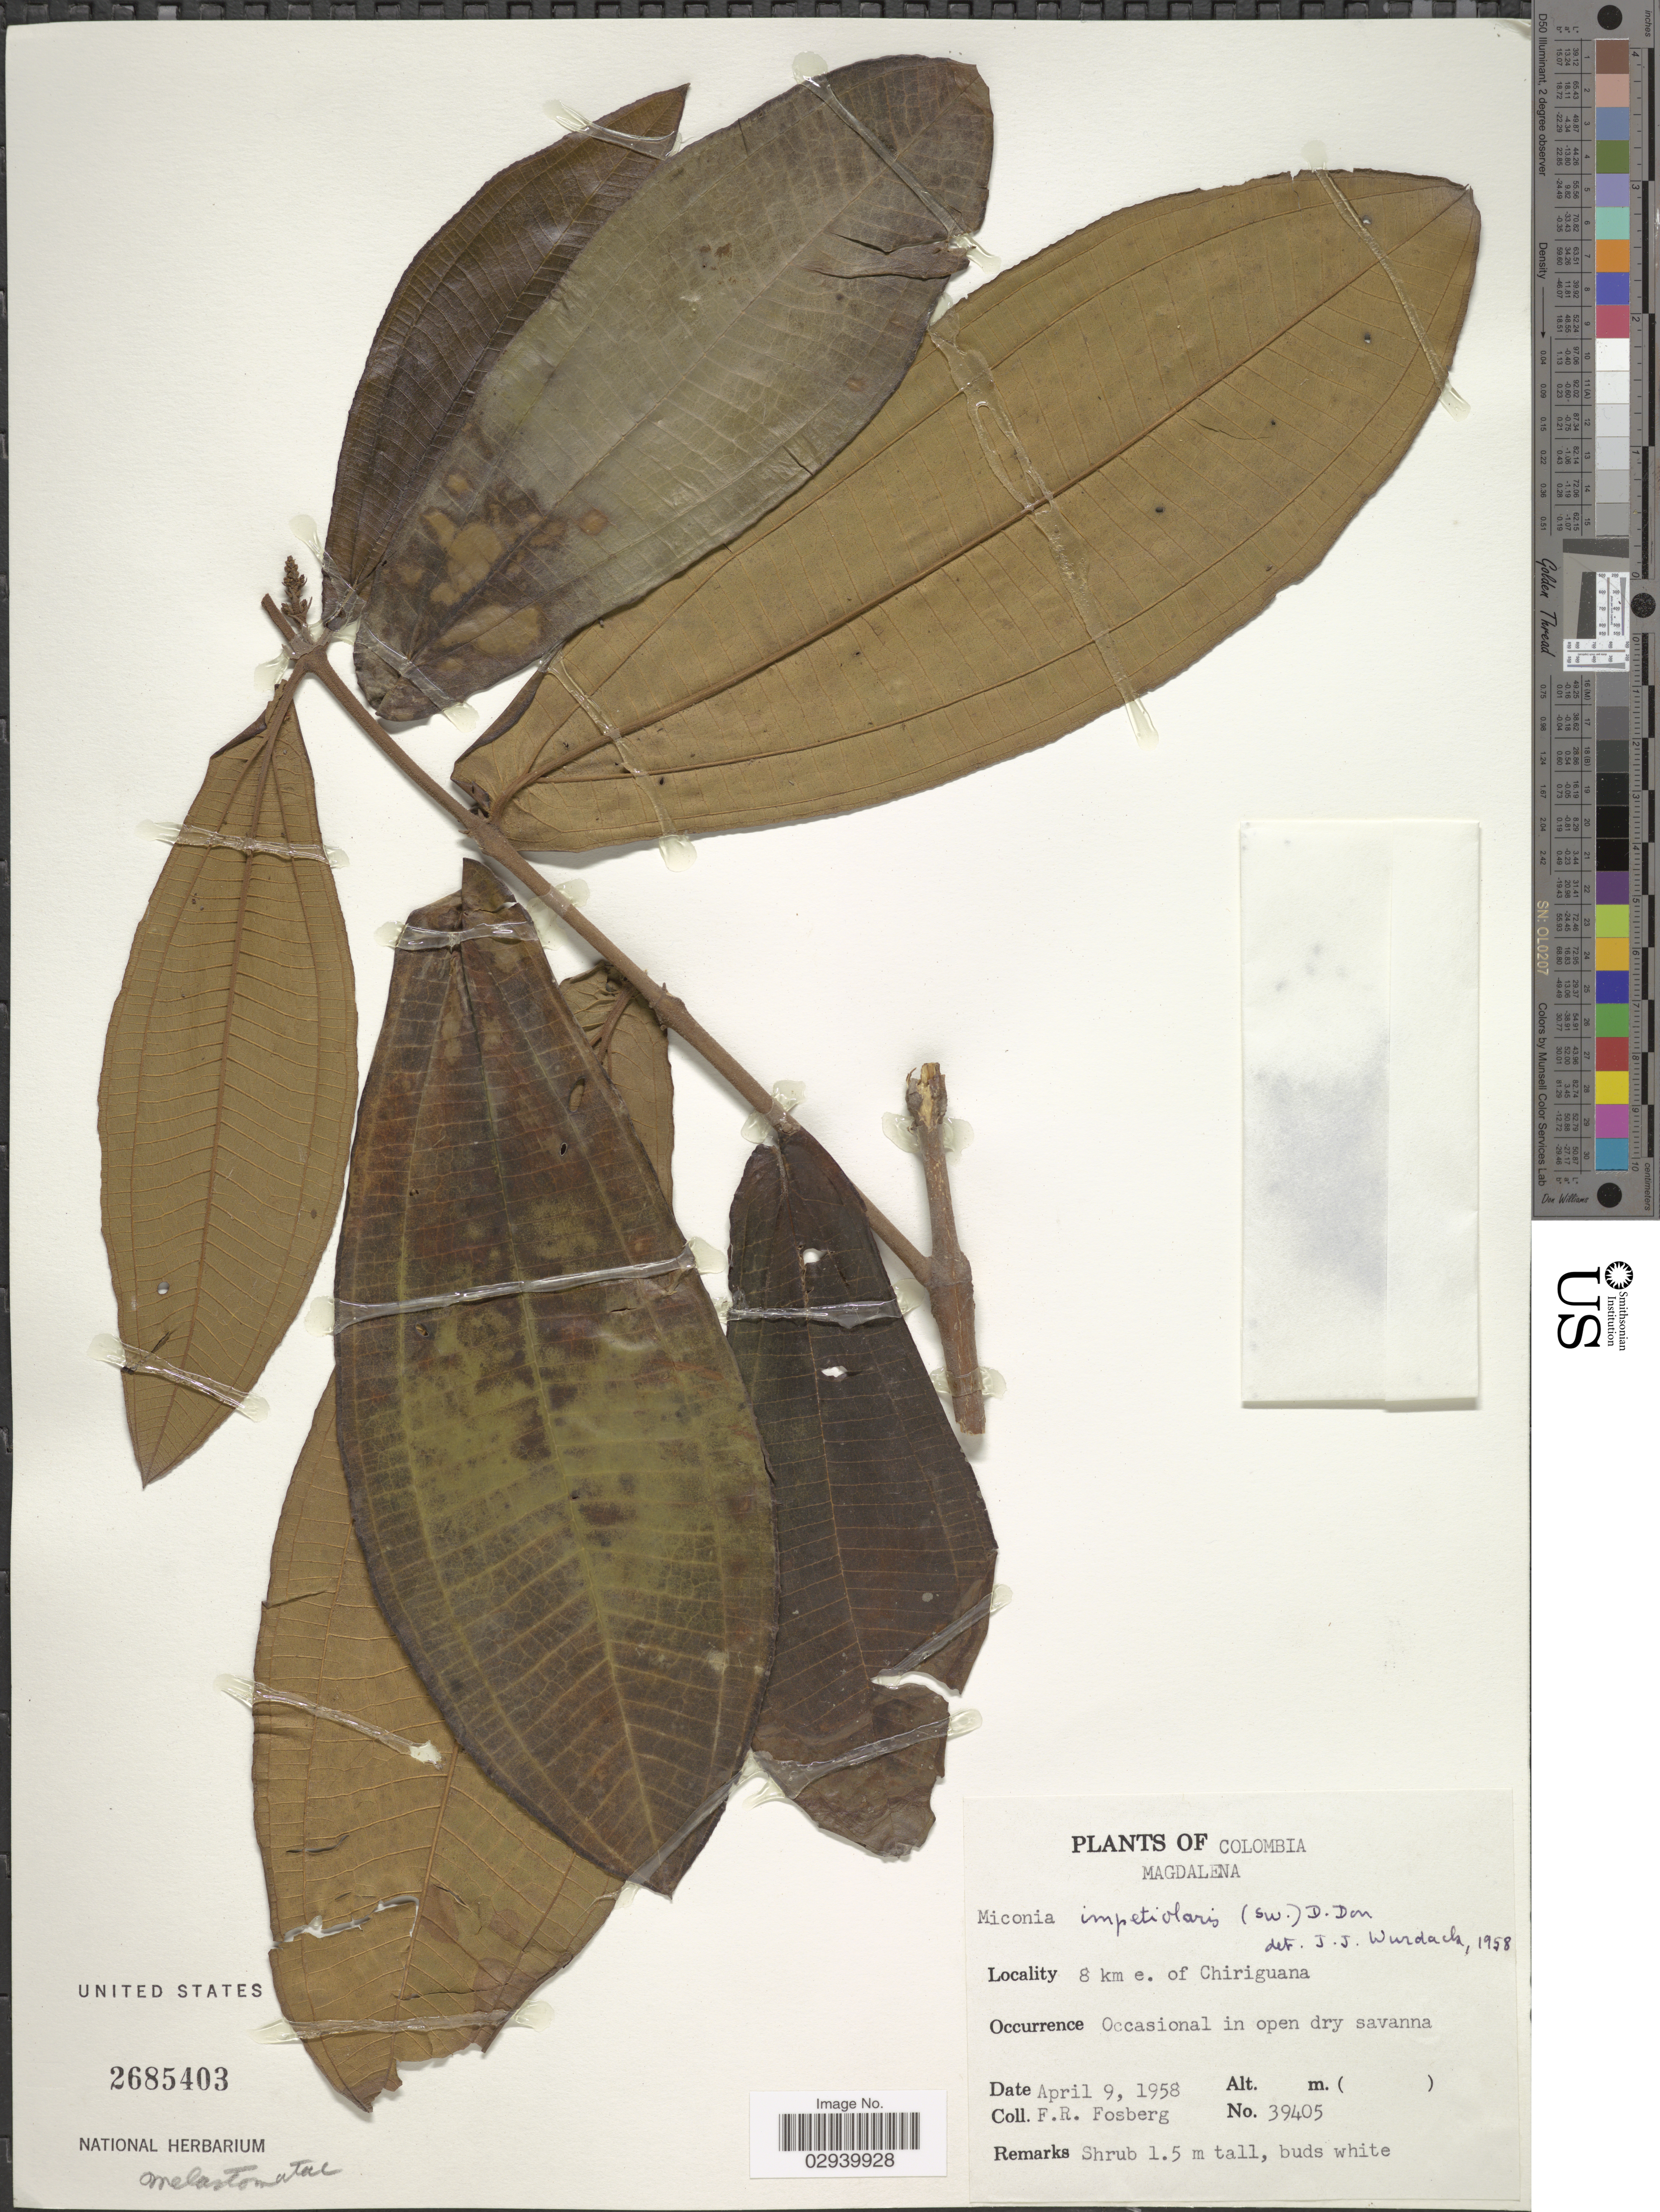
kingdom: Plantae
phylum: Tracheophyta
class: Magnoliopsida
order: Myrtales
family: Melastomataceae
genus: Miconia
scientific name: Miconia impetiolaris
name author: (Sw.) D. Don ex DC.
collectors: F. R. Fosberg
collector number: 39405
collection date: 1958-04-09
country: Colombia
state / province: Magdalena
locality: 8 km e. of Chiriguana.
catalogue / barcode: US 2685403